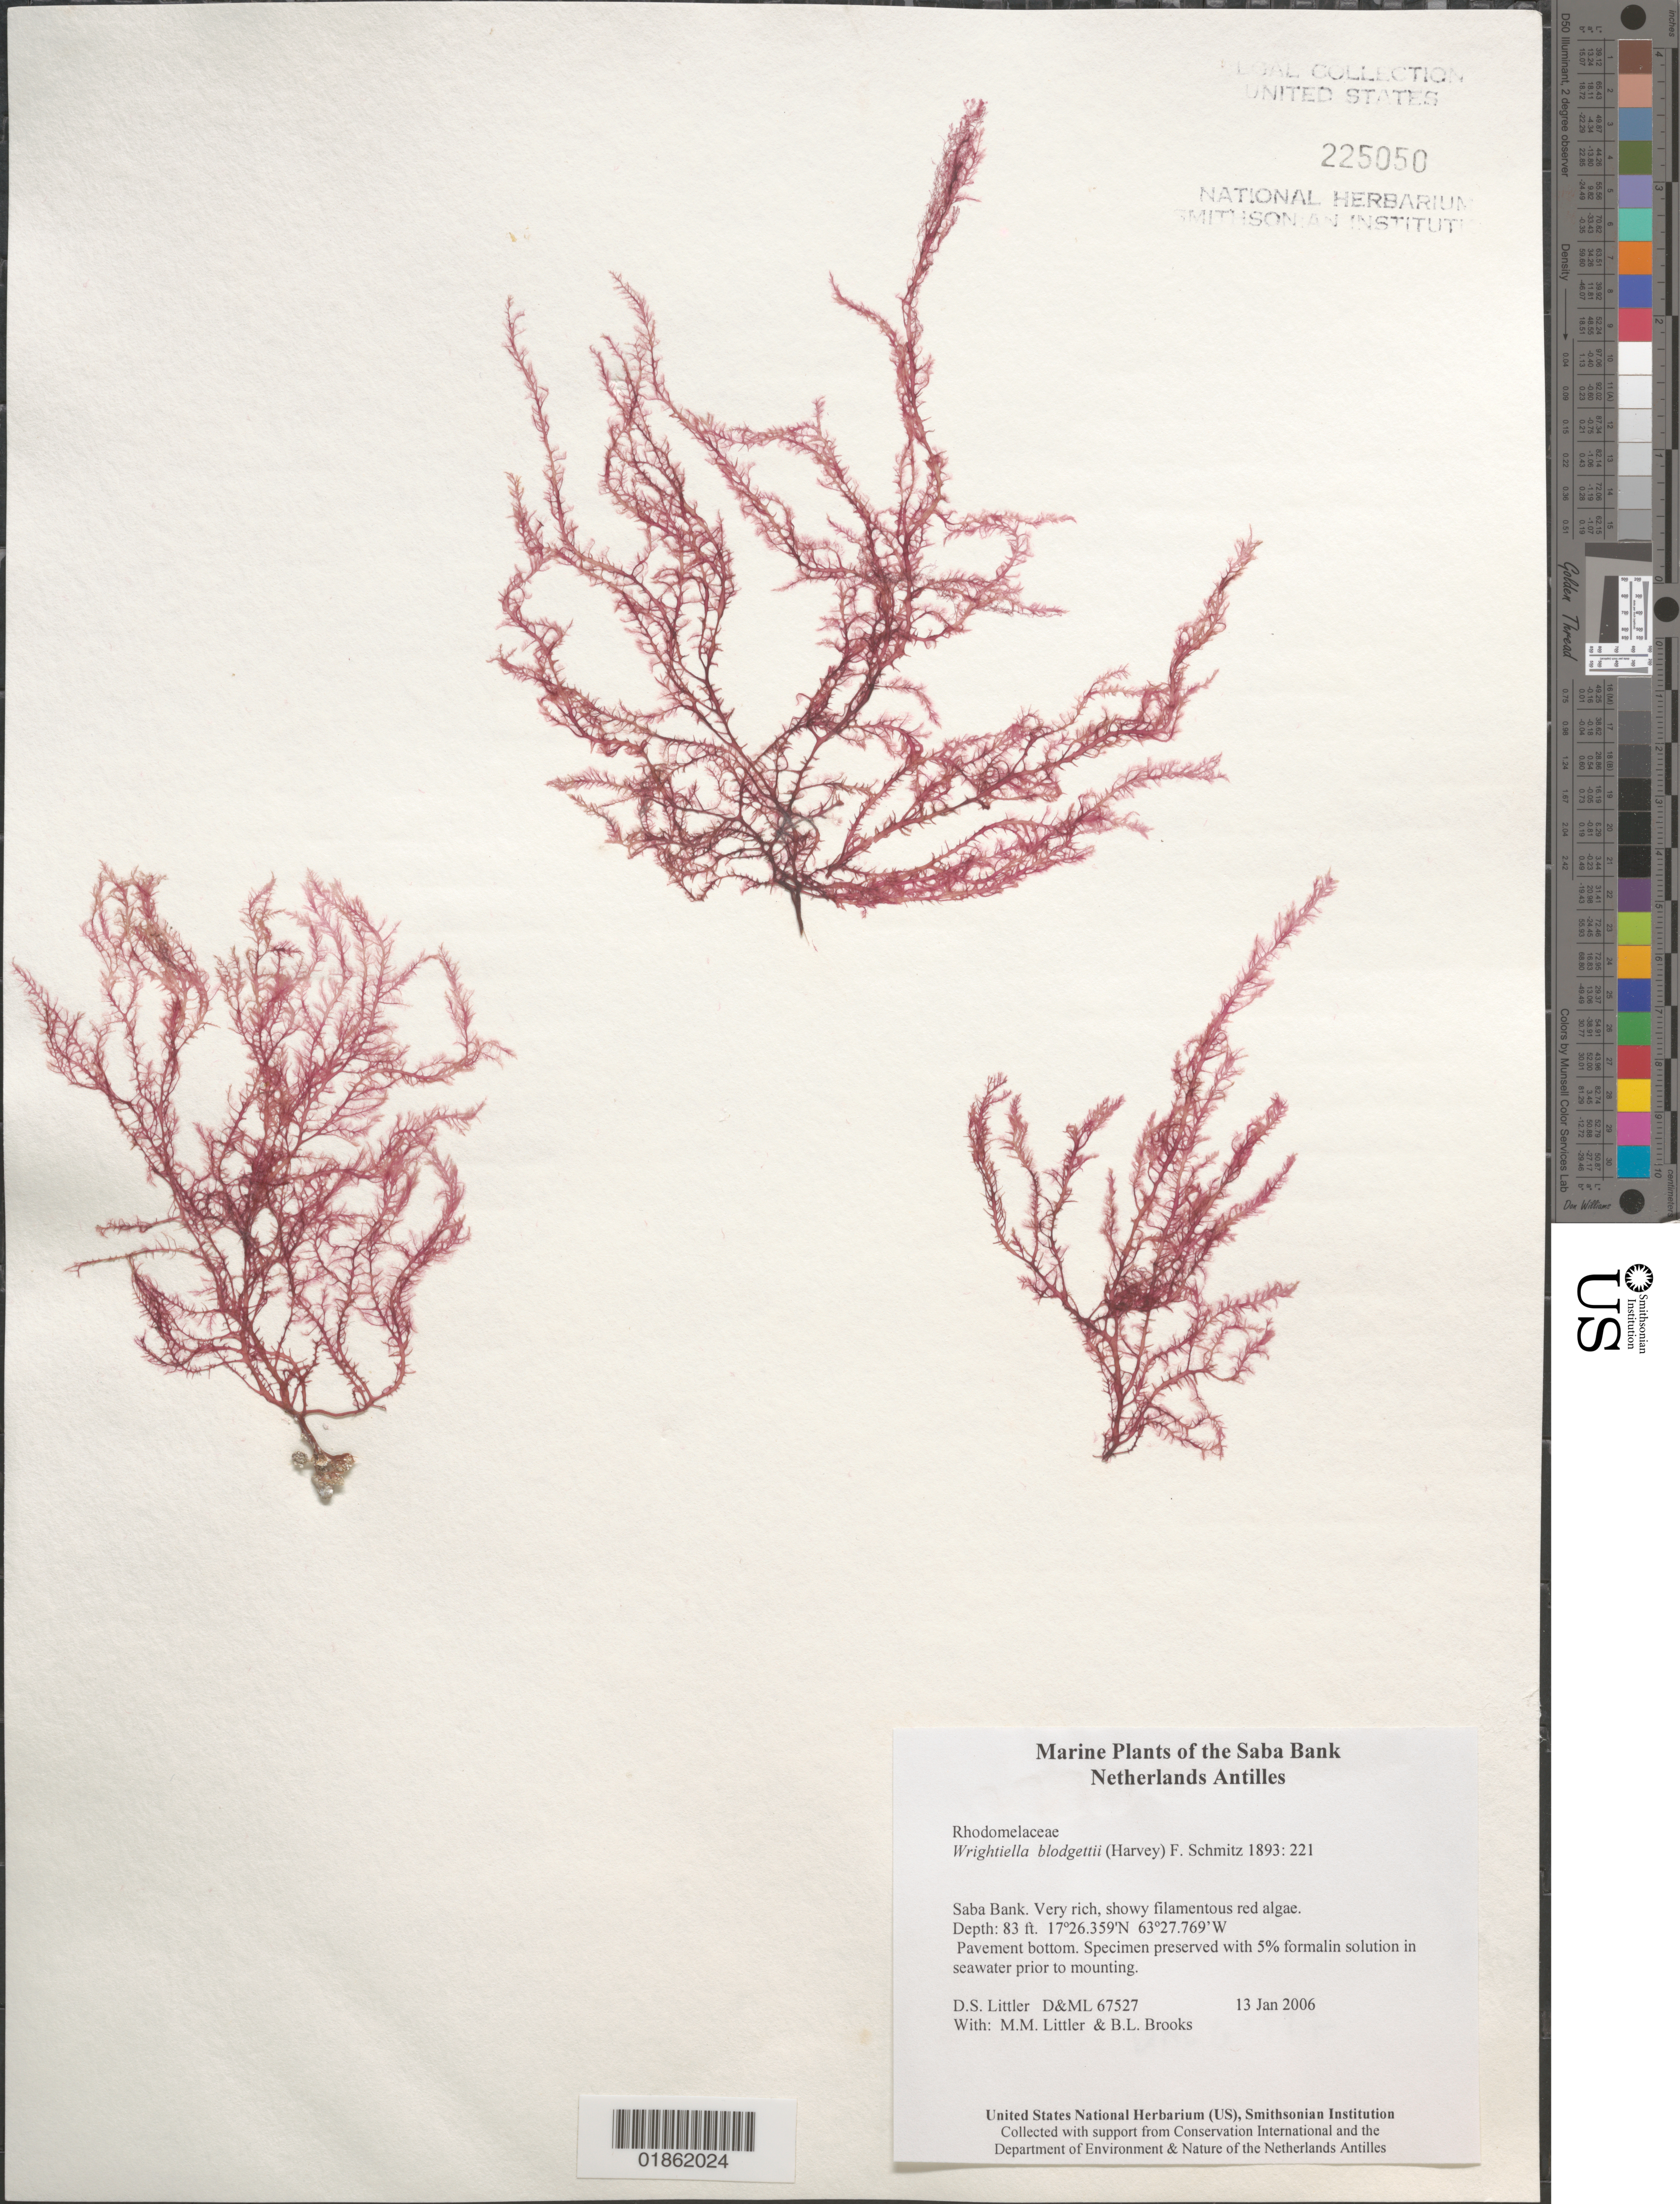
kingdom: Plantae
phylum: Rhodophyta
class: Florideophyceae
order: Ceramiales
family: Rhodomelaceae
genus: Wrightiella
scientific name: Wrightiella blodgettii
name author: (Harv.) F. Schmitz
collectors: M. M. Littler, D. S. Littler & B. Brooks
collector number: D&ML 67527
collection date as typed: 13 Jan 2006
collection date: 2006-01-13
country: Netherlands Antilles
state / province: ABC Islands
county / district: Saba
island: Saba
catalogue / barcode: US 225050